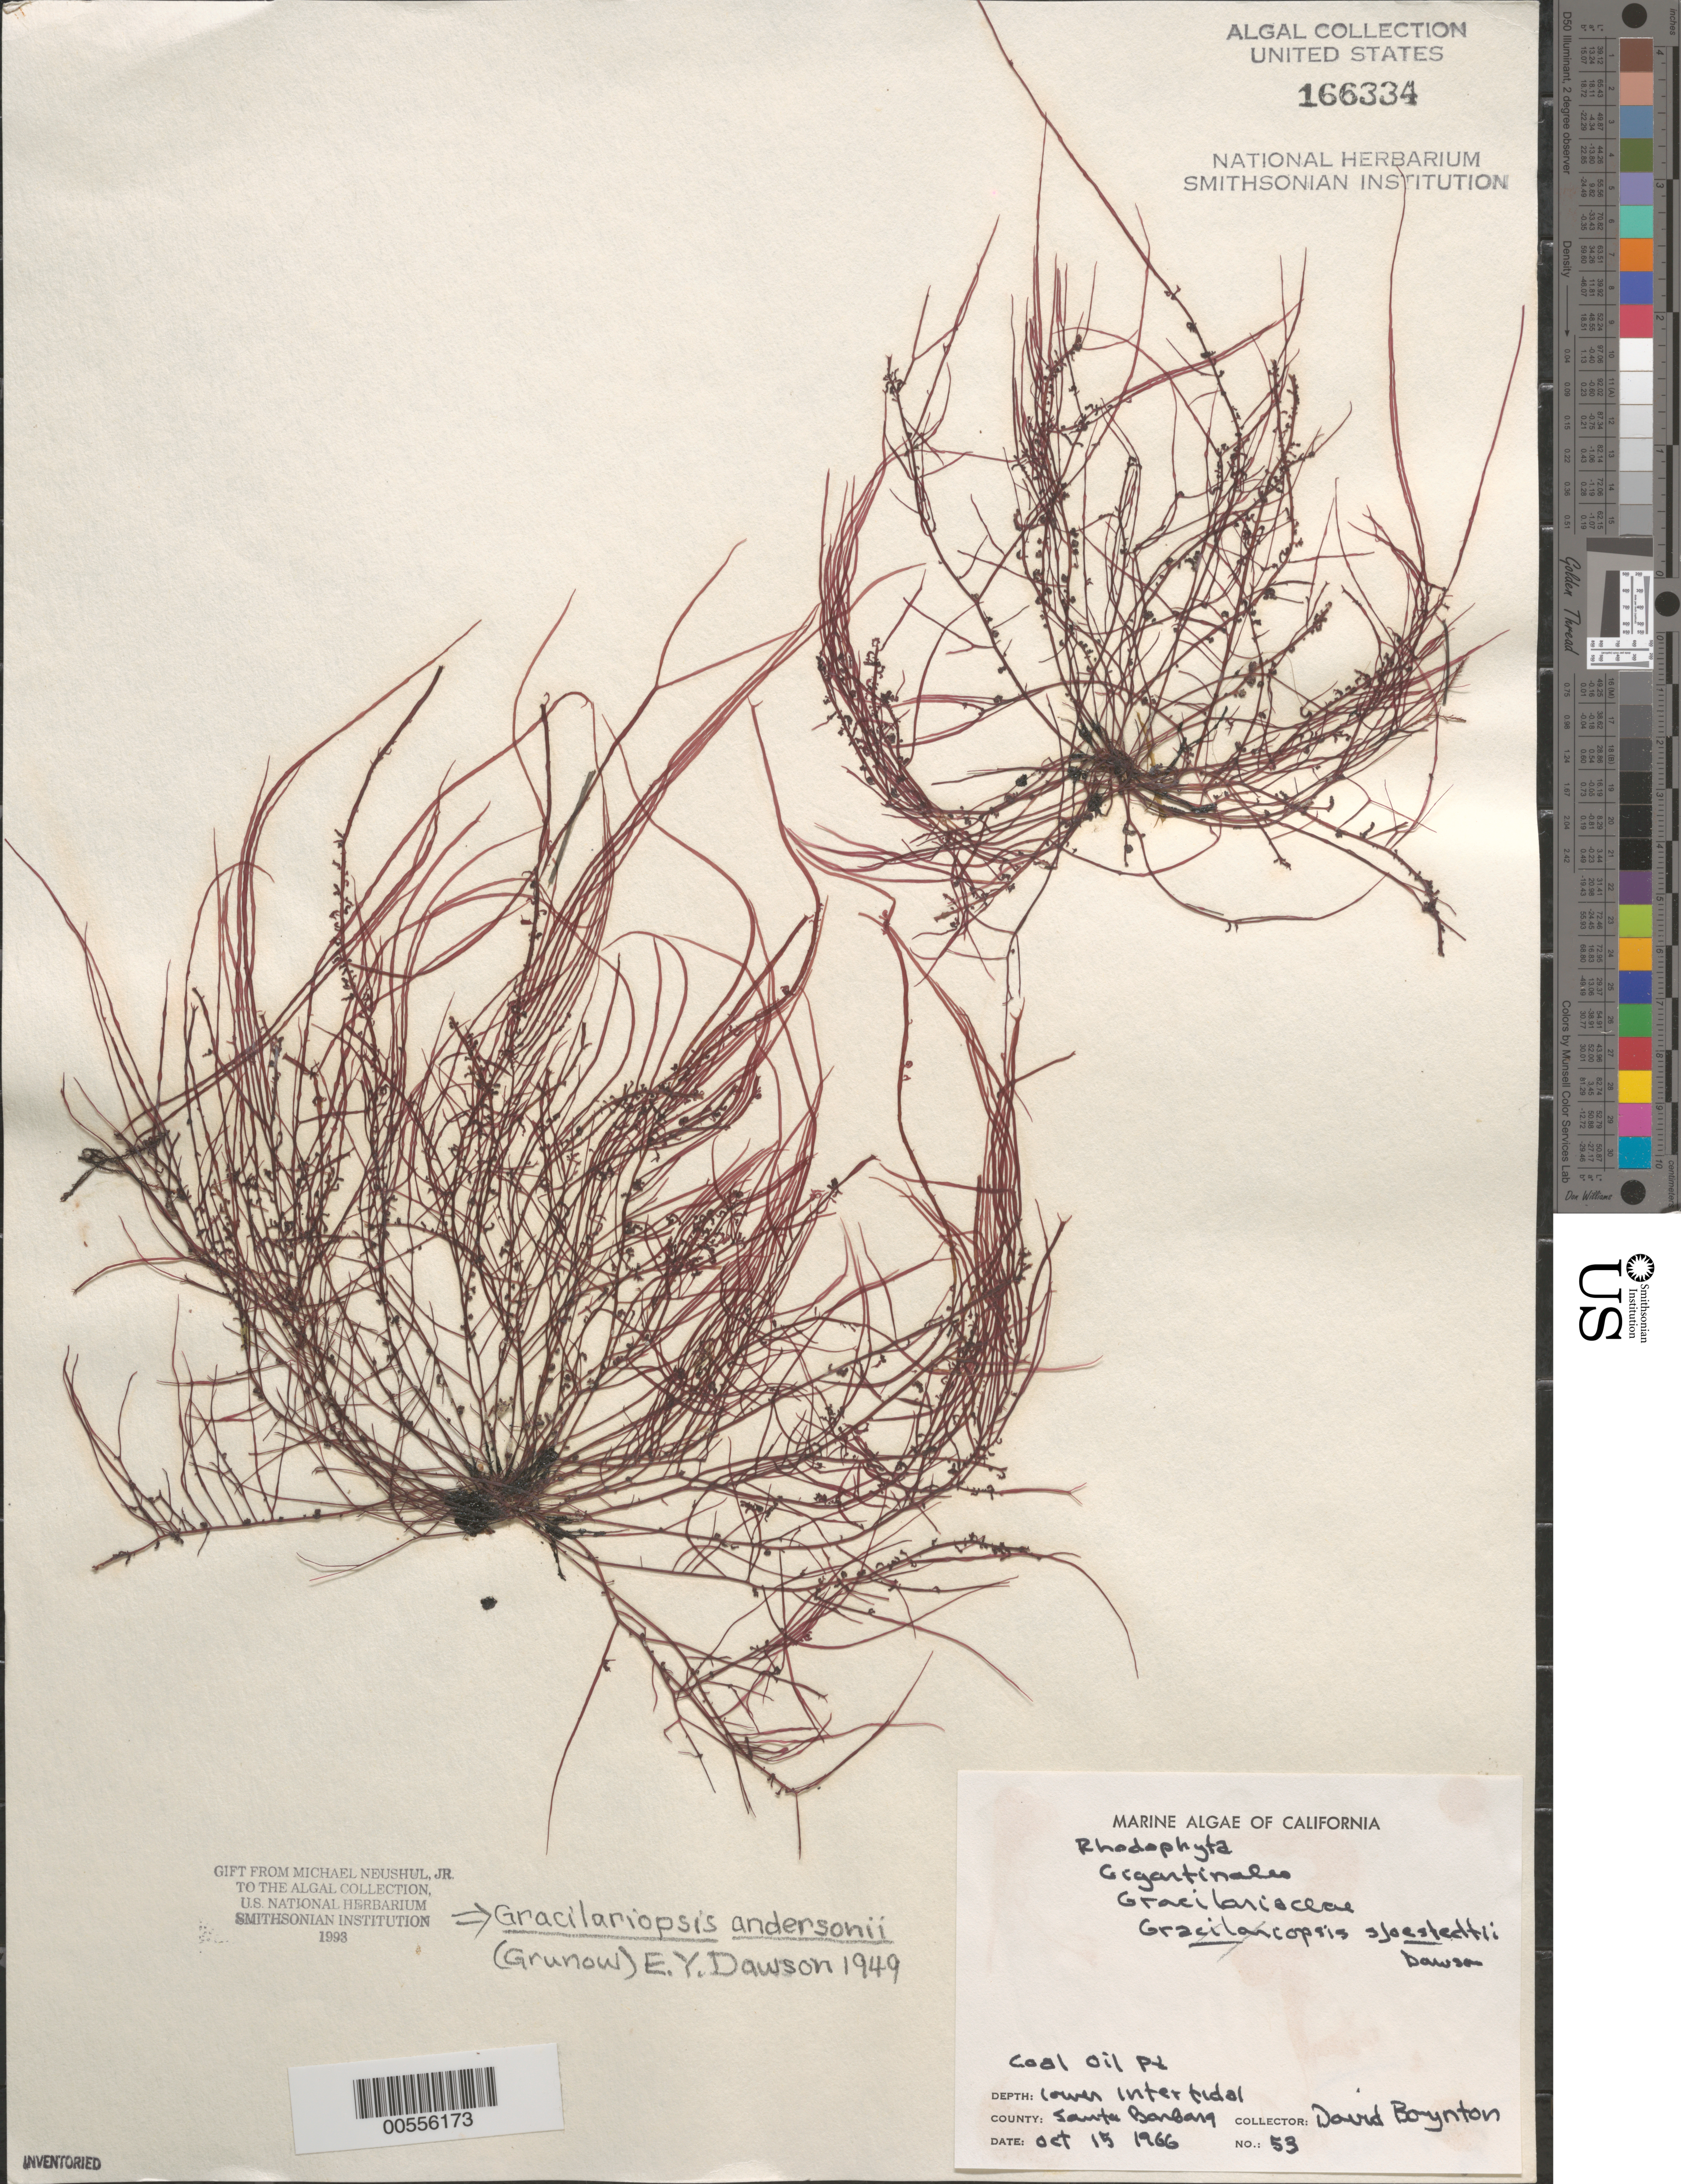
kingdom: Plantae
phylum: Rhodophyta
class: Florideophyceae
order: Gracilariales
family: Gracilariaceae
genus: Gracilariopsis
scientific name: Gracilariopsis andersonii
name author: (Grunow) E.Y. Dawson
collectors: D. Boynton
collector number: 53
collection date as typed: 15 Oct 1966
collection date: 1966-10-15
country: United States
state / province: California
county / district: Santa Barbara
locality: Coal Oil Point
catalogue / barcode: US 166334